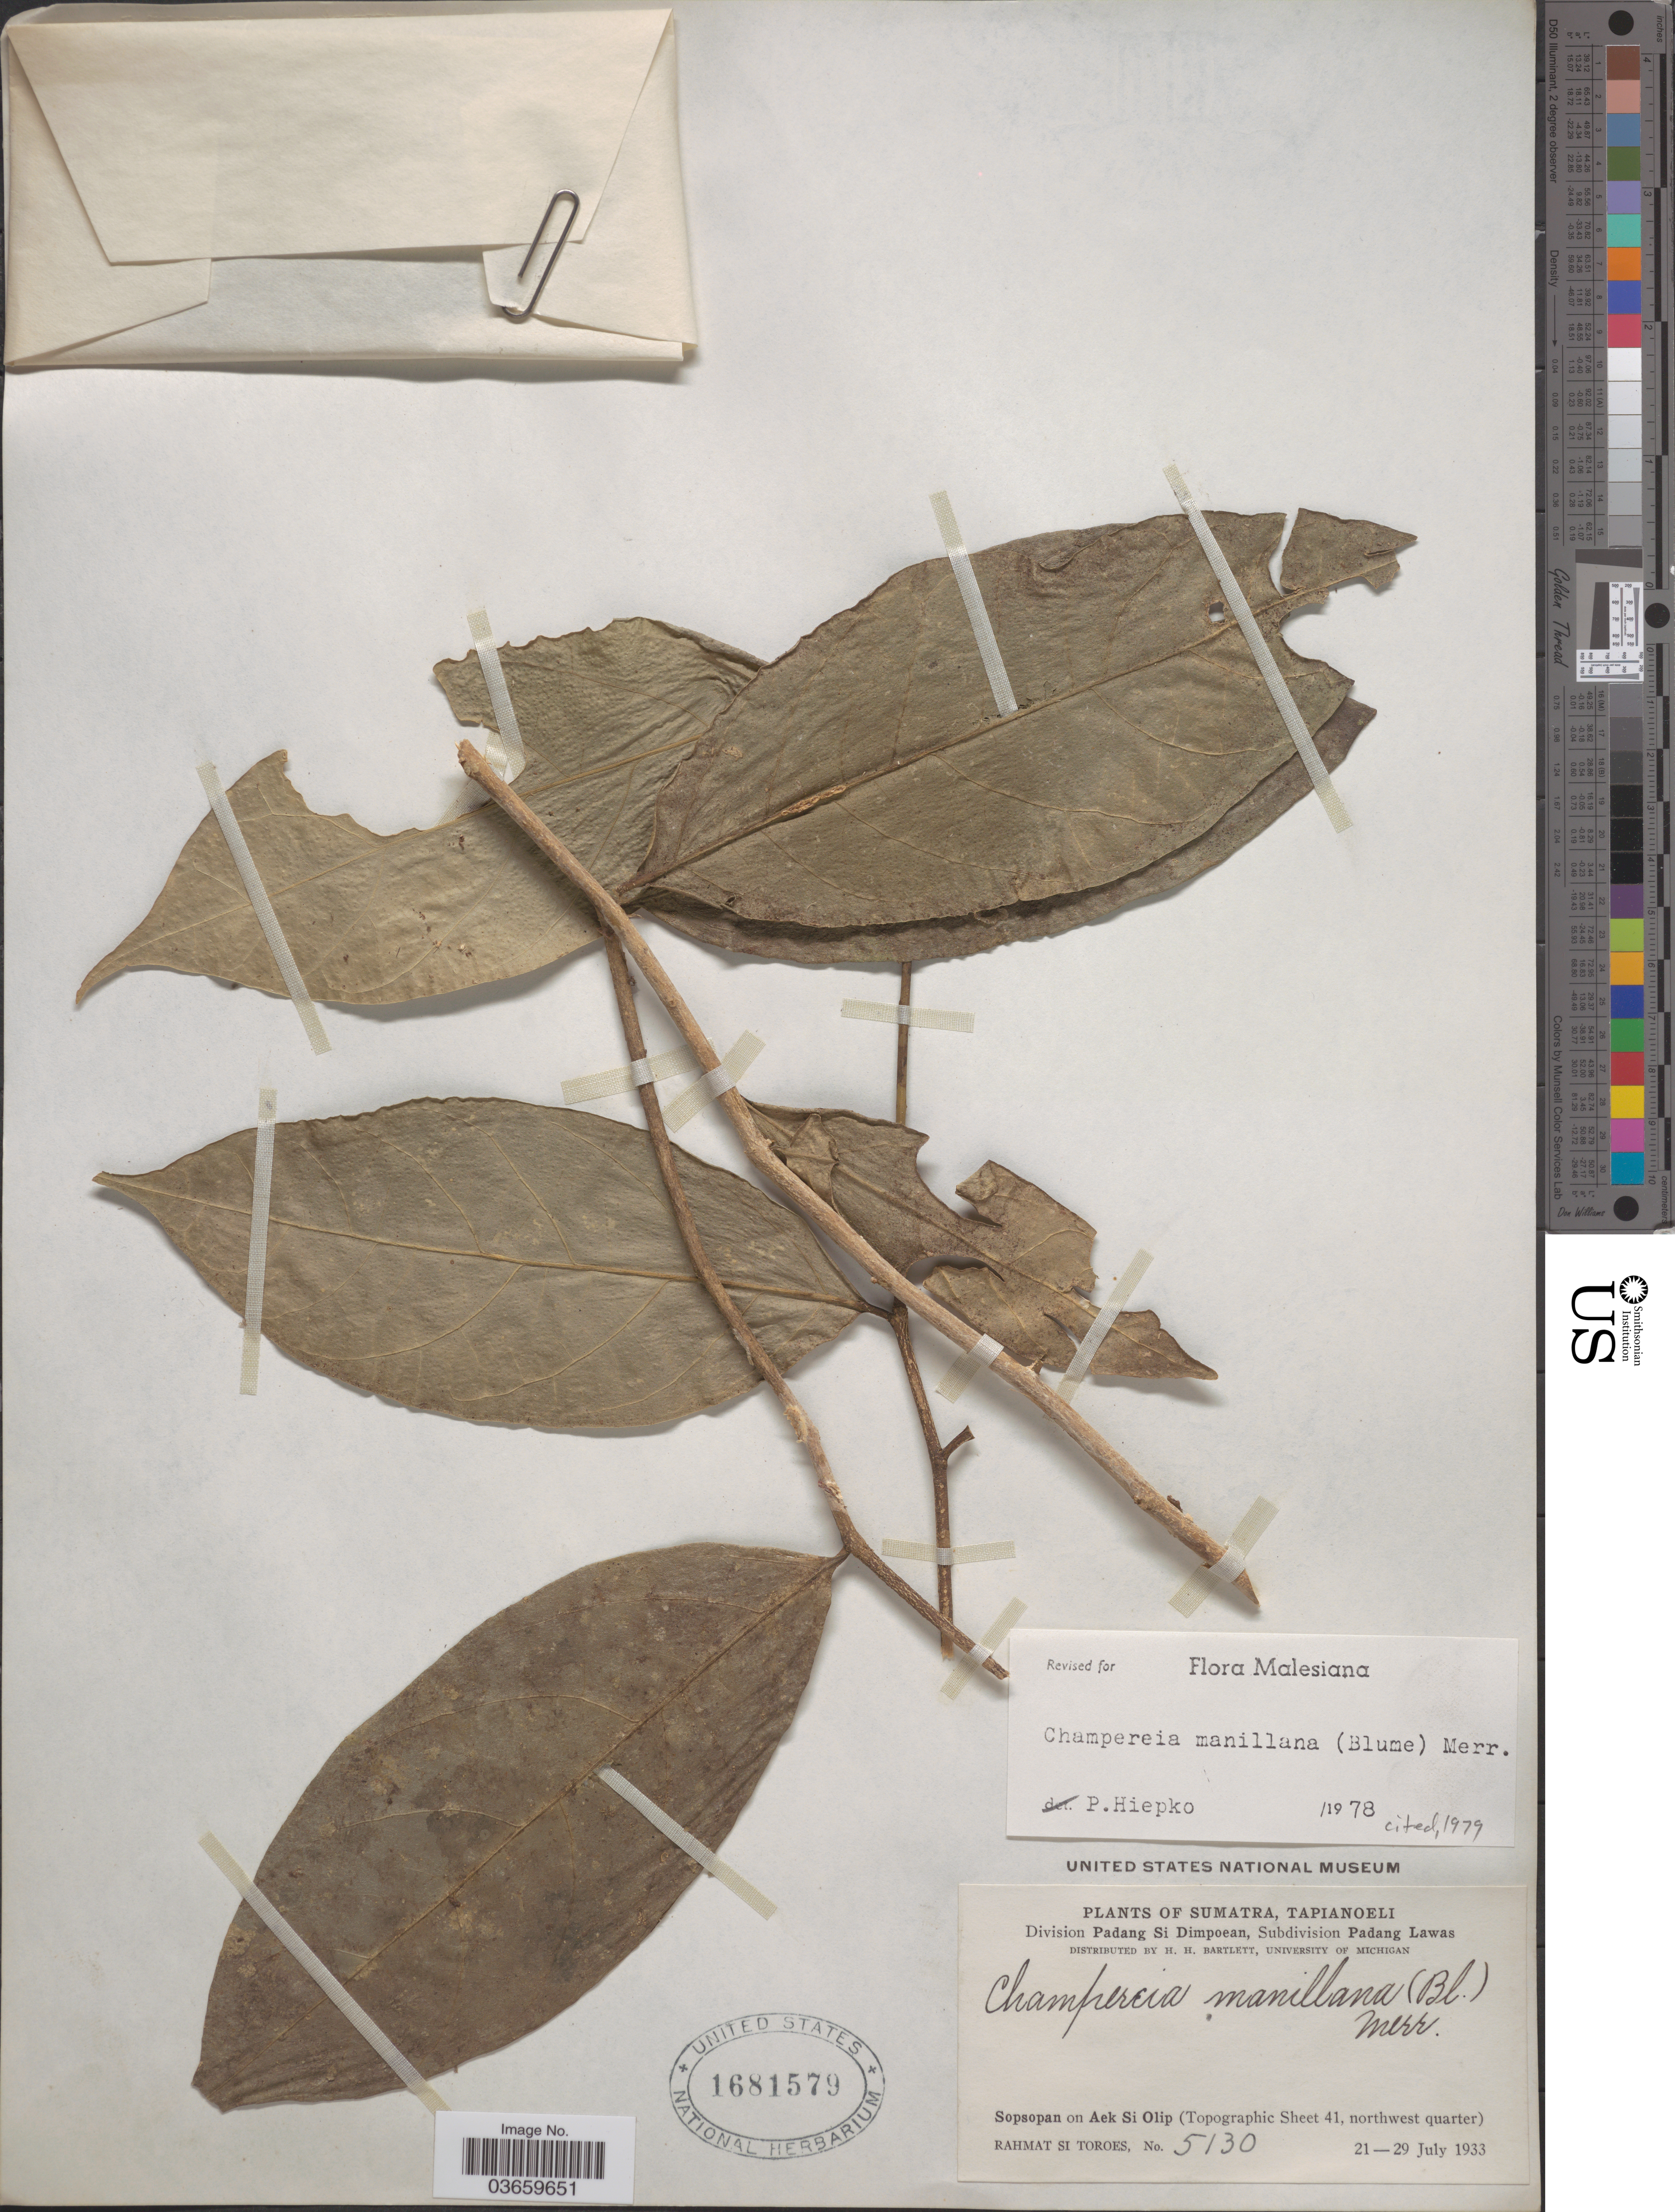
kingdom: Plantae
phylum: Tracheophyta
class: Magnoliopsida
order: Santalales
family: Opiliaceae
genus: Champereia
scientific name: Champereia manillana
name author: (Blume) Merr.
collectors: Rahmat Si Boeea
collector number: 5130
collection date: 1933-07-21/1933-07-29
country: Indonesia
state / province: Sumatra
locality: Tapianoeli. Division Padang Si Dimpoean, Subdivision Padang Lawas. Sopsopan on Aek Si Olip (Topographic Sheet 41, northwest quarter).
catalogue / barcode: US 1681579